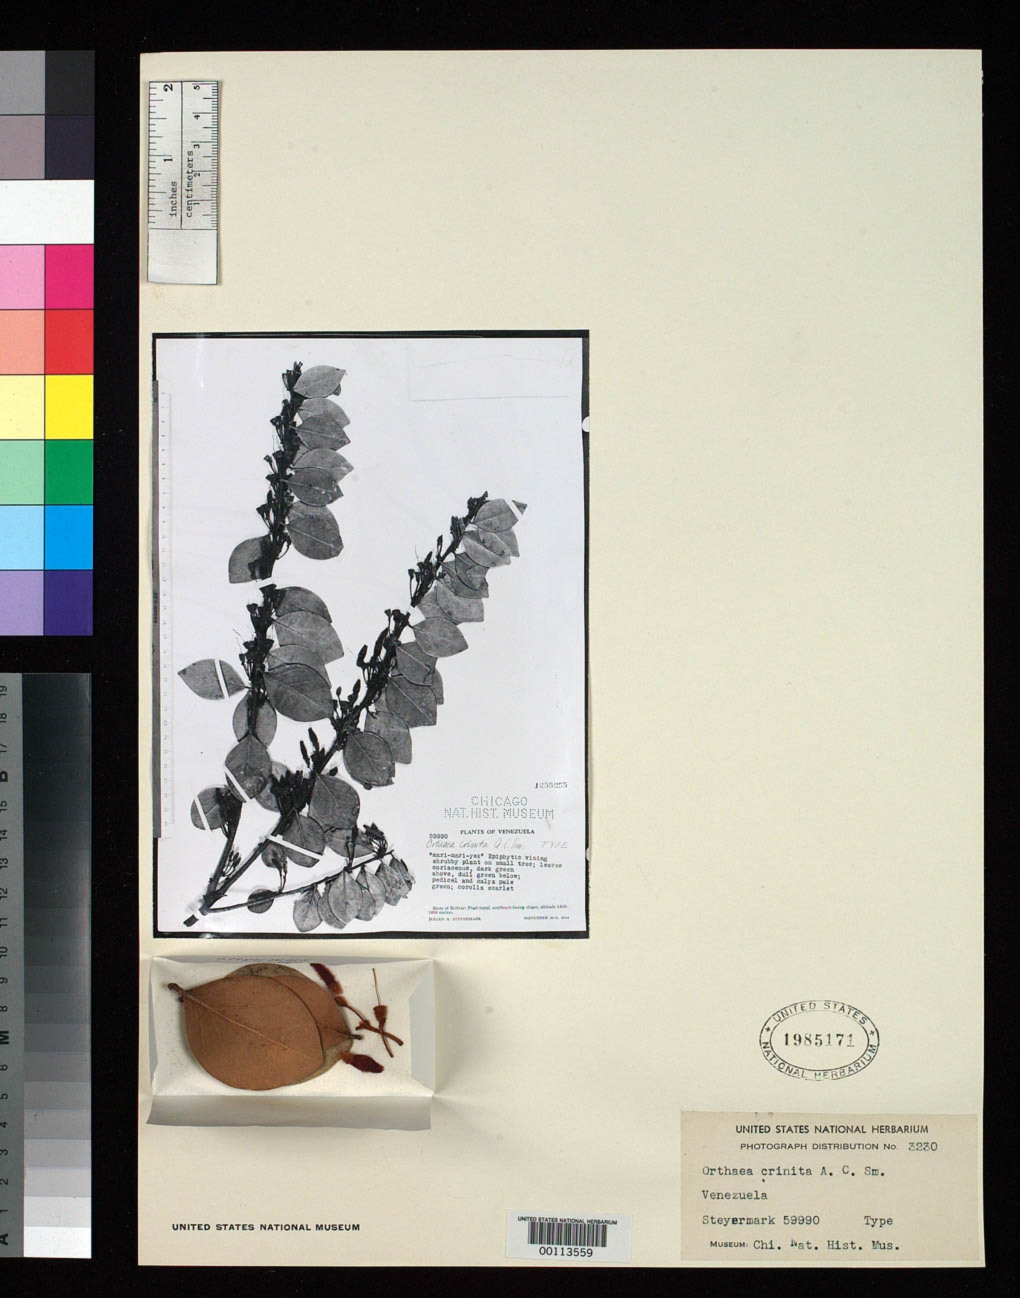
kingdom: Plantae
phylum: Tracheophyta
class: Magnoliopsida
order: Ericales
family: Ericaceae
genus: Orthaea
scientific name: Orthaea crinita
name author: A.C. Sm.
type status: Type Fragment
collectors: J. Steyermark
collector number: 59990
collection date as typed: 10 Nov 1944 to 11 Nov 1944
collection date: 1944-11-10/1944-11-11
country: Venezuela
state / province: Bolivar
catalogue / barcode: US 1985171